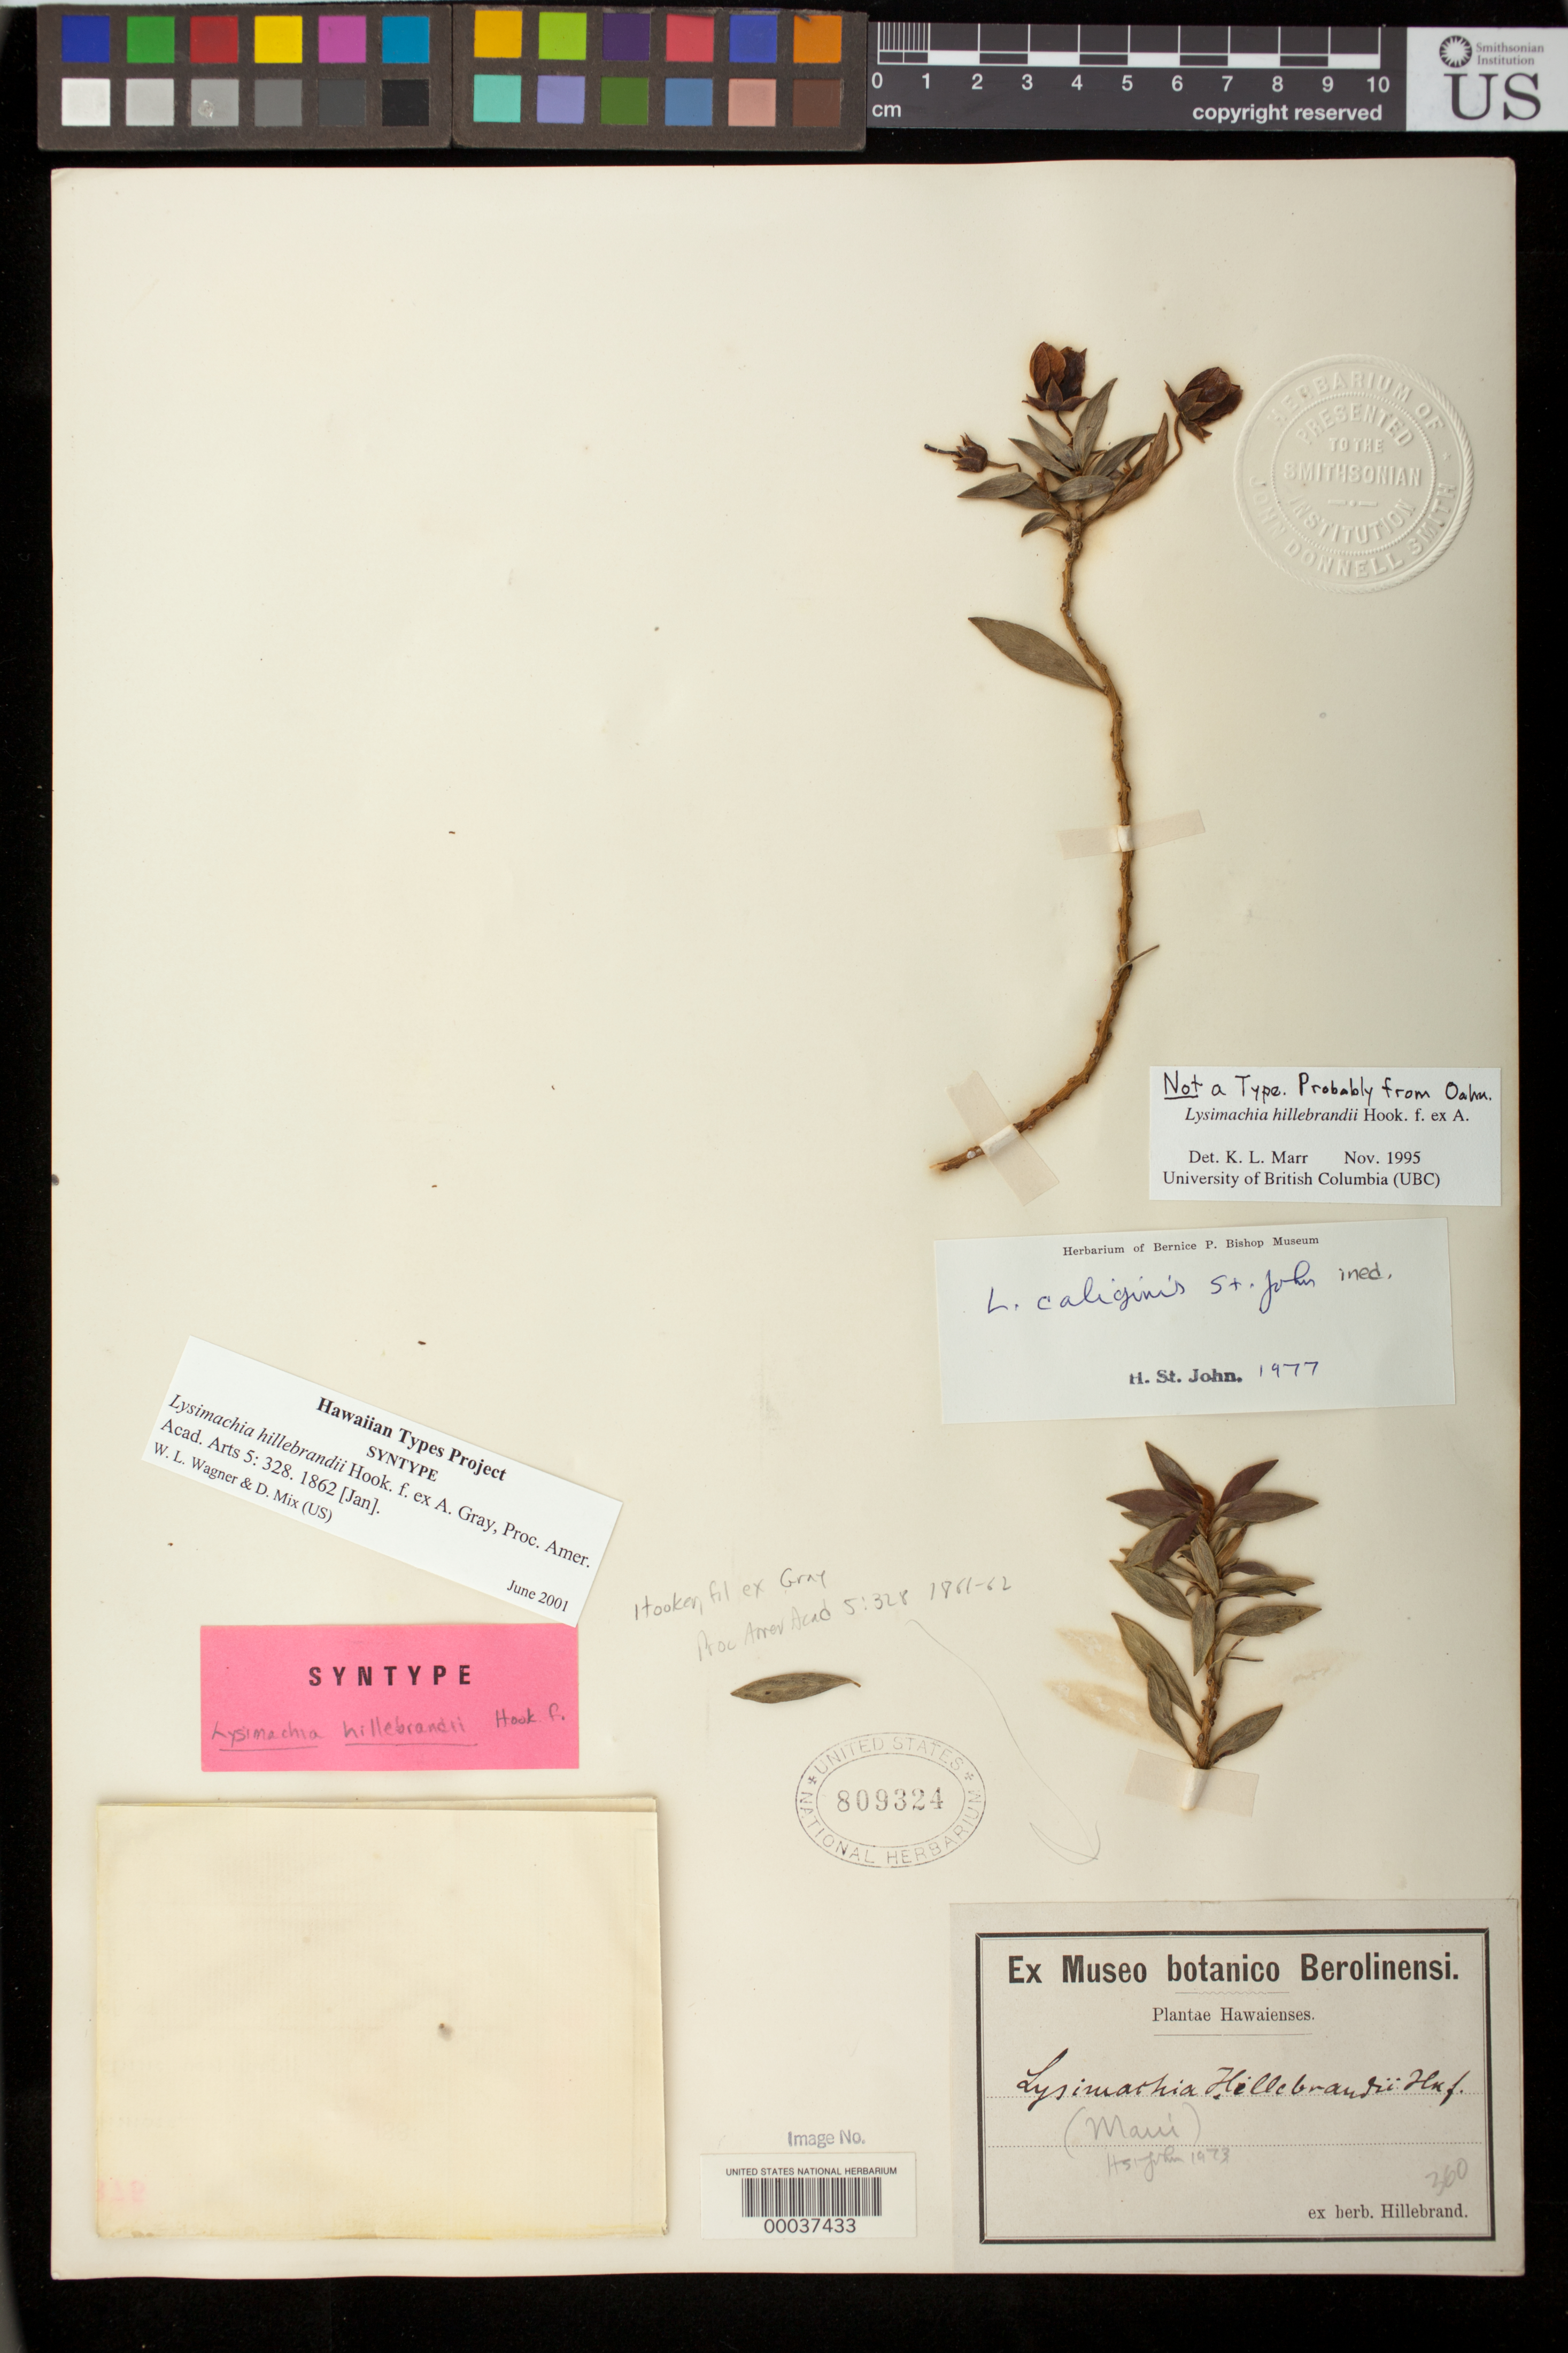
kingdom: Plantae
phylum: Tracheophyta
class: Magnoliopsida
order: Ericales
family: Primulaceae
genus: Lysimachia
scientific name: Lysimachia hillebrandii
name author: Hook. f. ex A. Gray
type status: Syntype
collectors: W. Hillebrand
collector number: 360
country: United States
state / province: Hawaii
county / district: Maui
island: Maui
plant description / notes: Annotated by H. St. John (1977) as "L. caliginis St. John" [ined. name, never published]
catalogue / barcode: US 809324